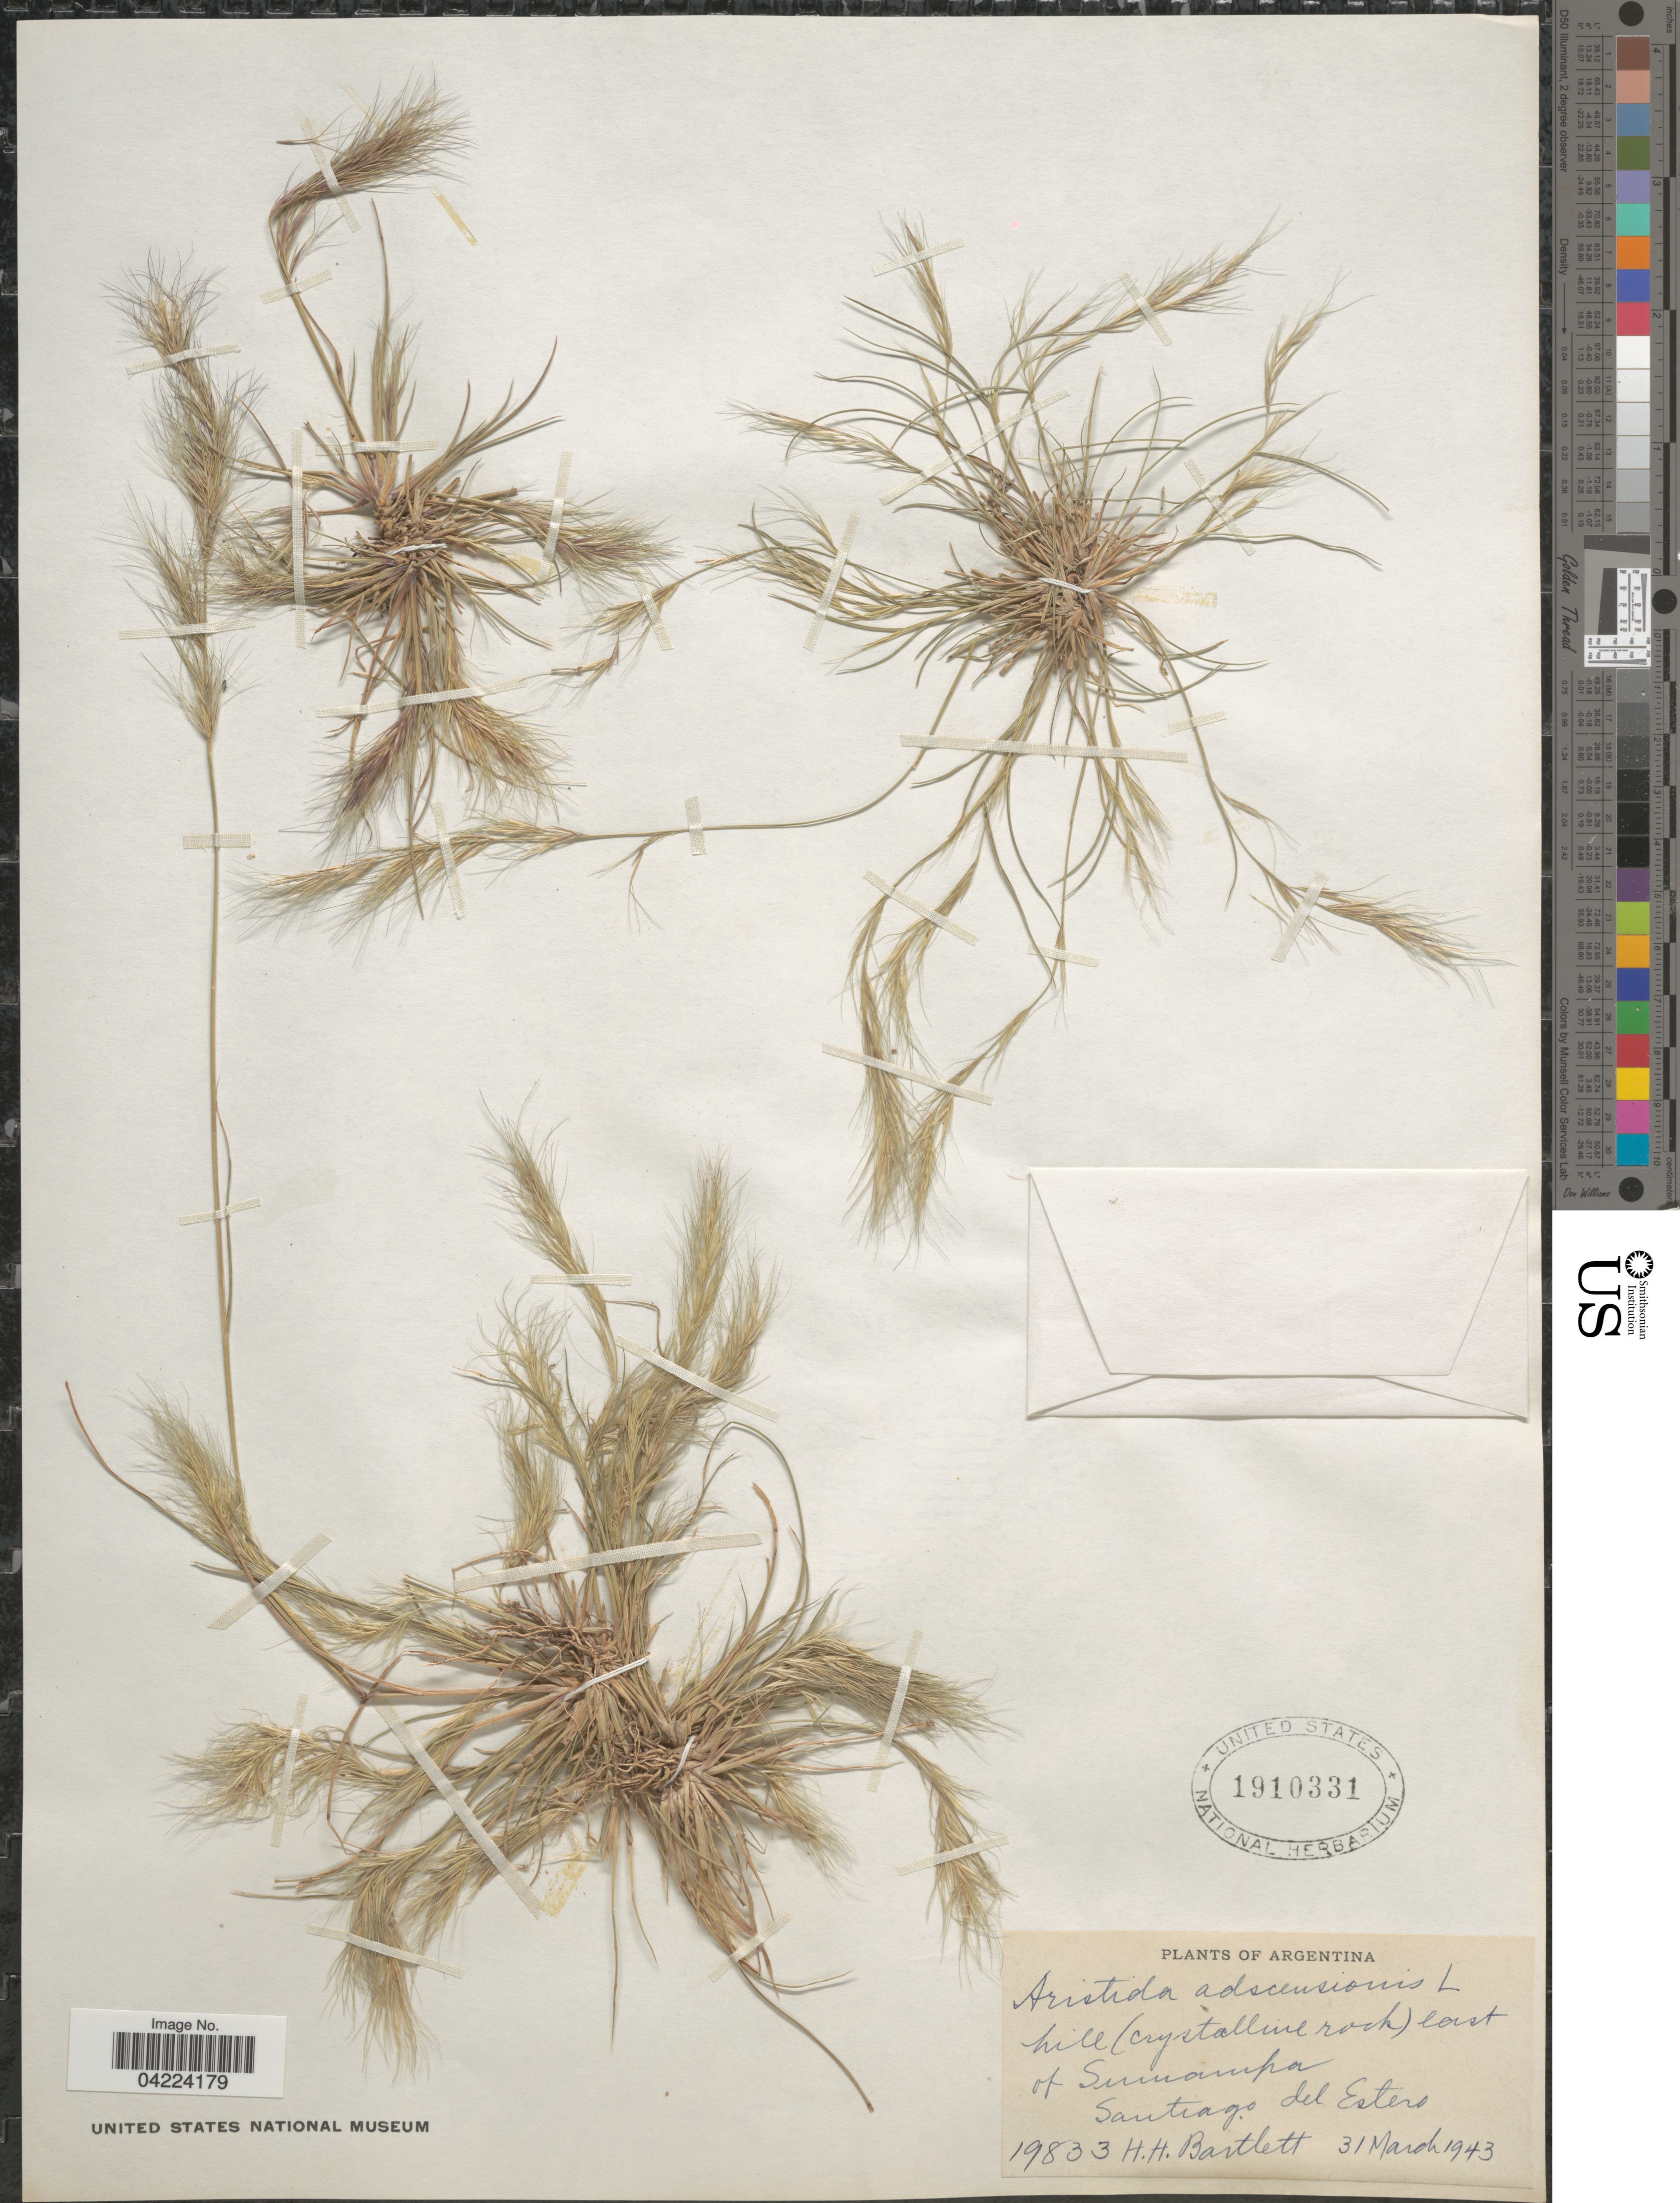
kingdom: Plantae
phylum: Tracheophyta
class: Liliopsida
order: Poales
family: Poaceae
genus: Aristida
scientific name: Aristida adscensionis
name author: L.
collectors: H. H. Bartlett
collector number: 19833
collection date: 1943-03-31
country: Argentina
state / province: Santiago del Estero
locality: East of Sumampa.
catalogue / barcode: US 1910331